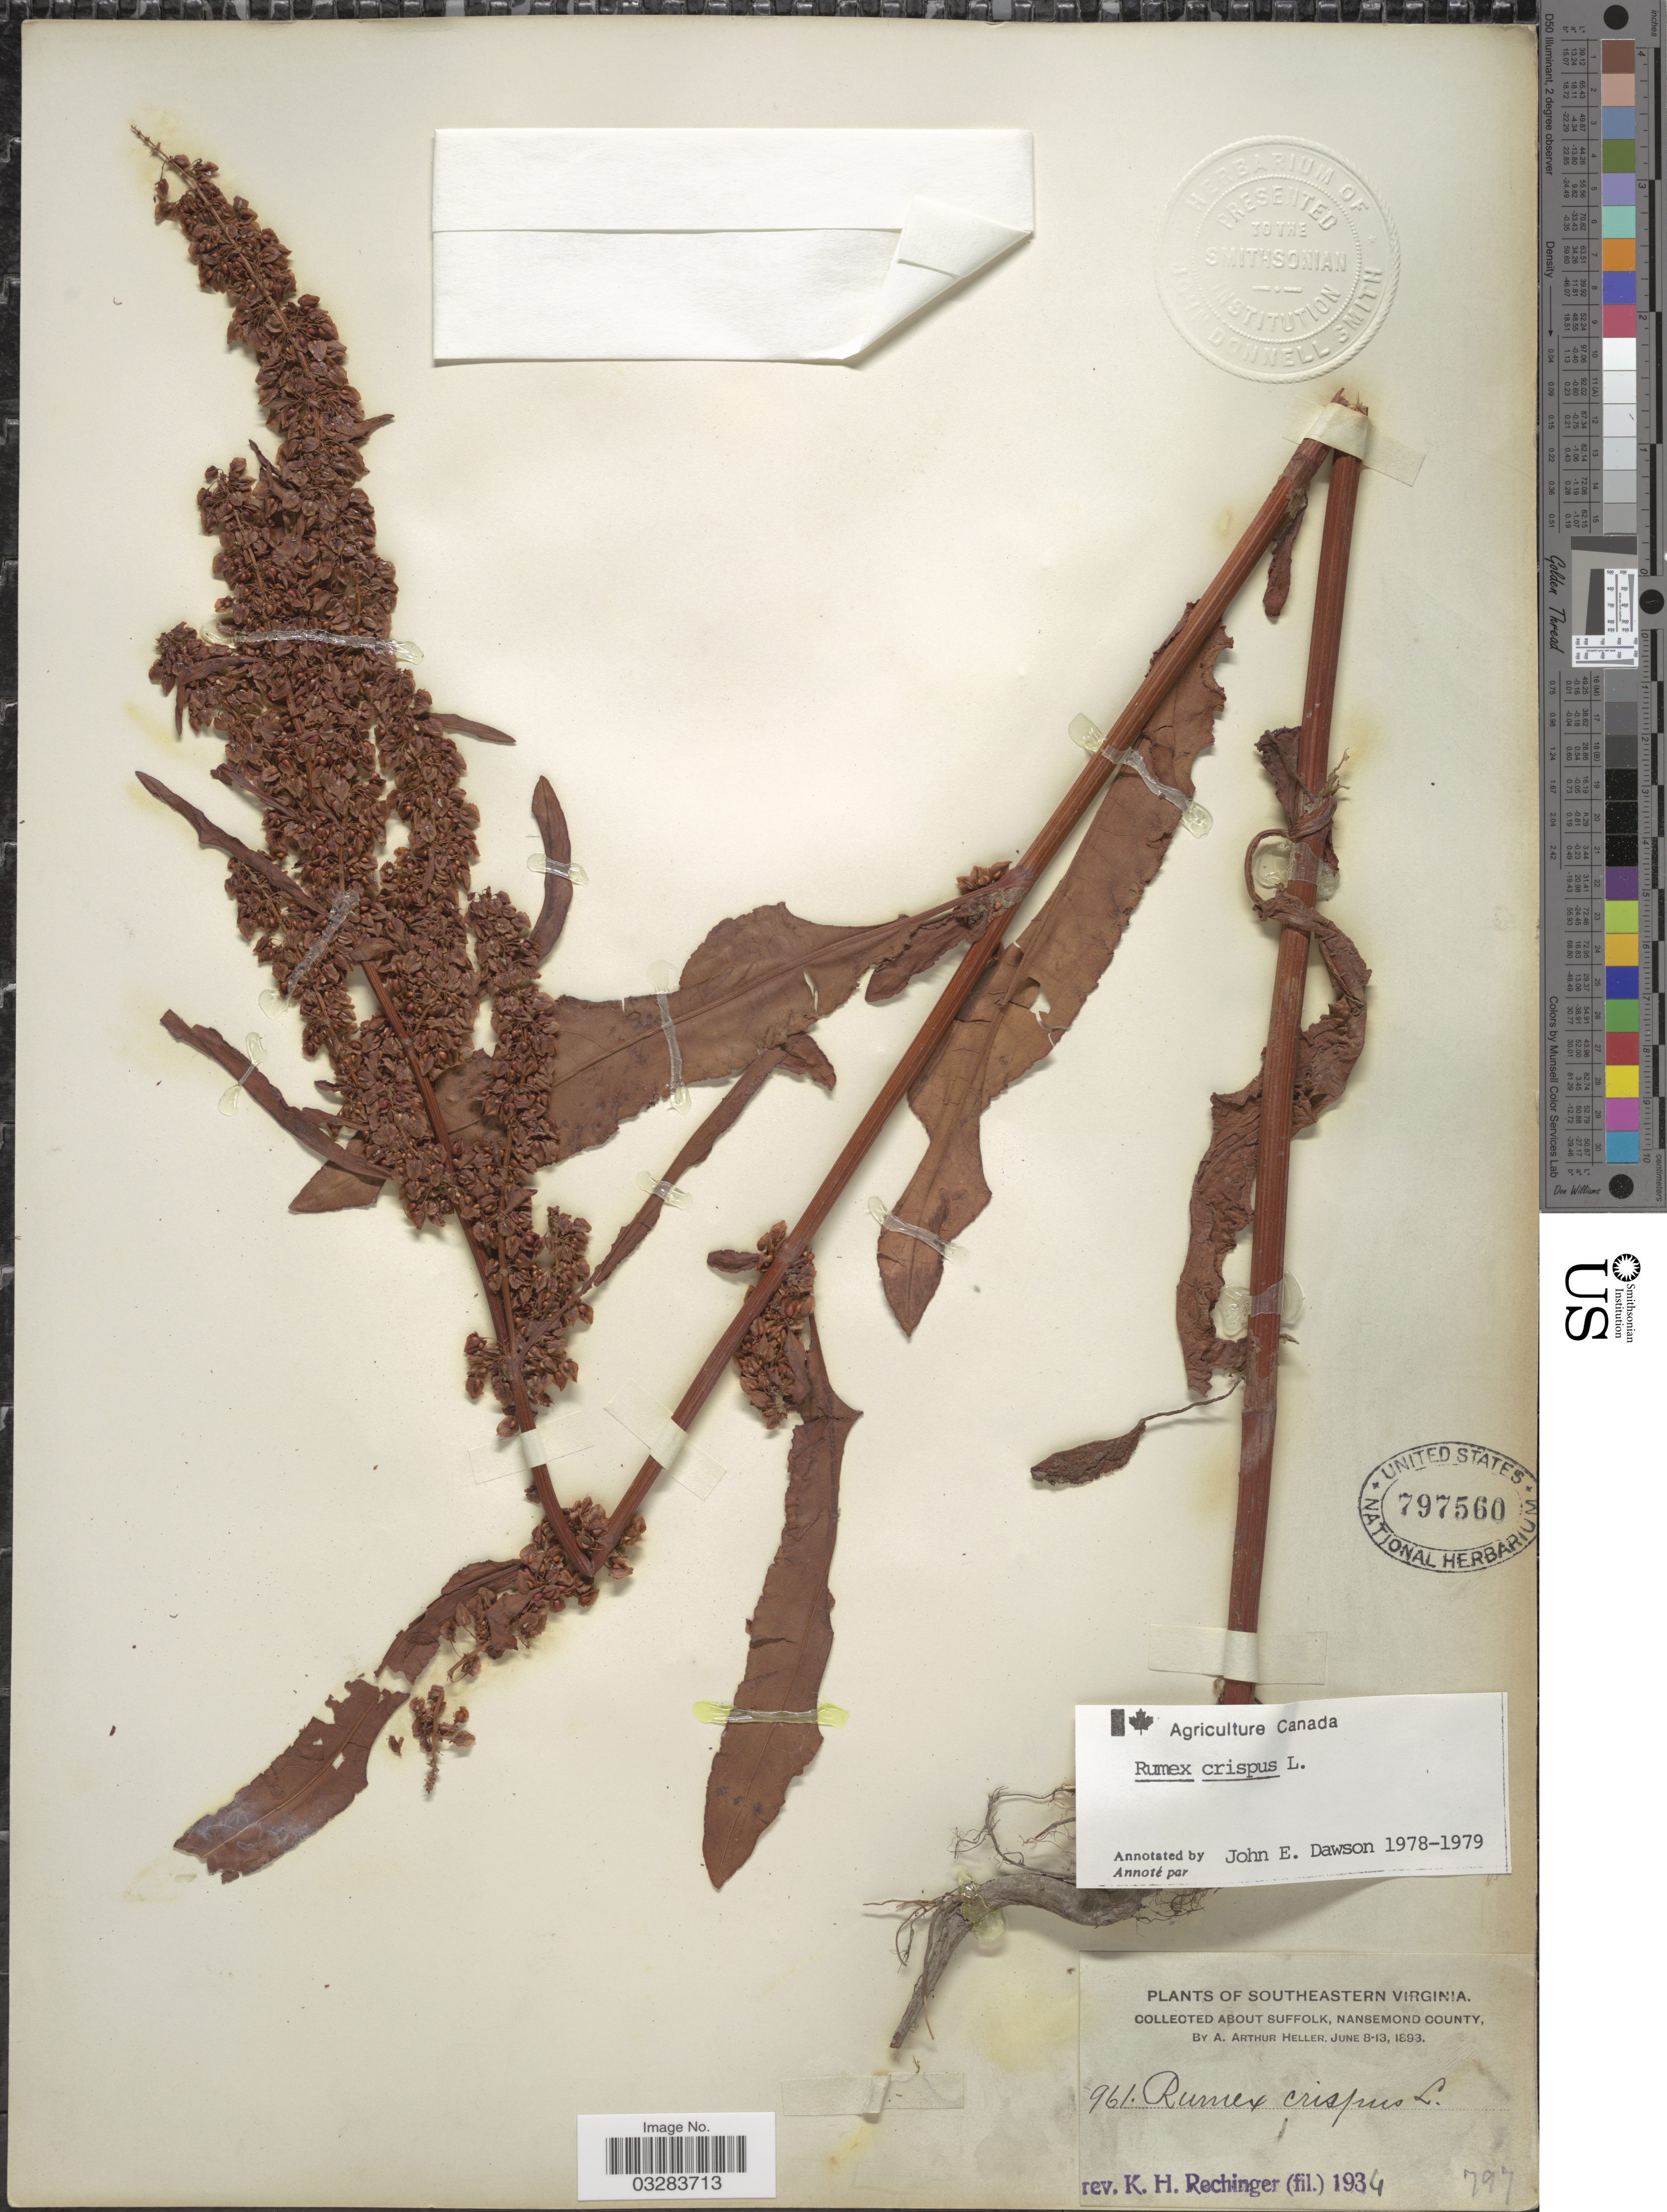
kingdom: Plantae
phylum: Tracheophyta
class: Magnoliopsida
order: Caryophyllales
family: Polygonaceae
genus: Rumex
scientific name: Rumex crispus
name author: L.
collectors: A. A. Heller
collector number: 961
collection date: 1893-06-08/1893-06-13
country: United States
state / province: Virginia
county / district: City of Suffolk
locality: Southeastern Virginia, About Suffolk, Nansemond County.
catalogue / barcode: US 797560